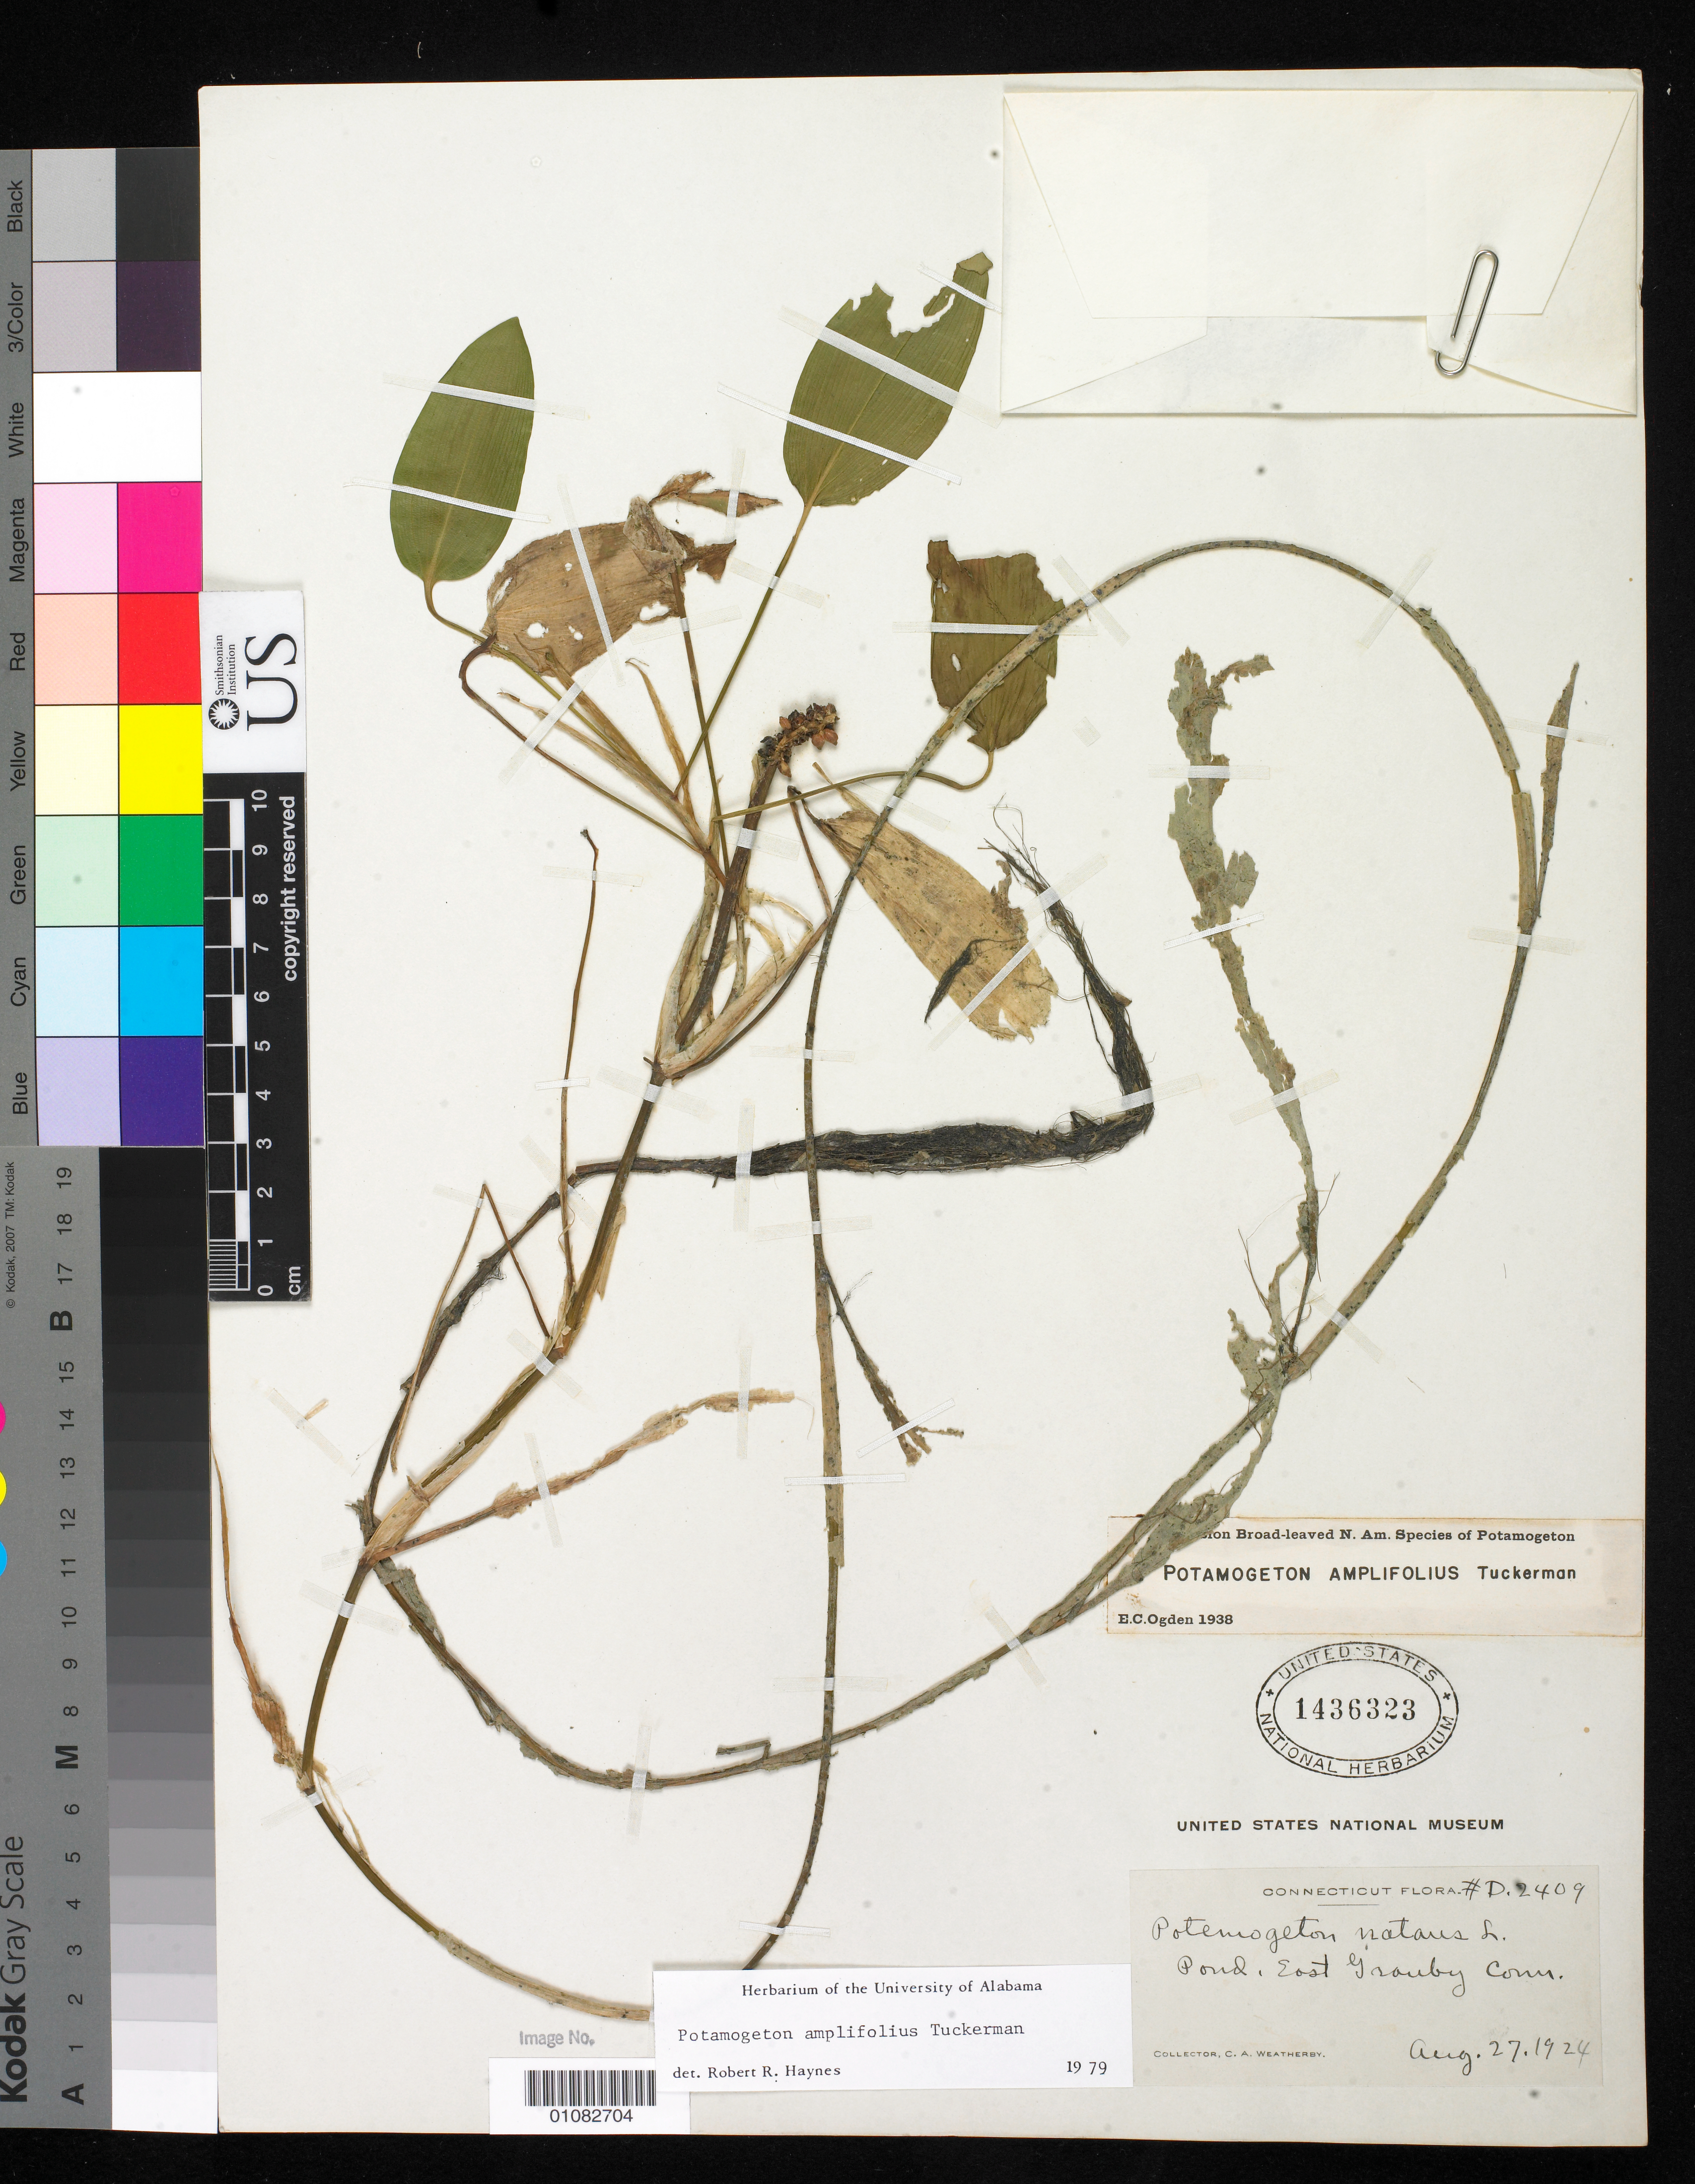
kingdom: Plantae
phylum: Tracheophyta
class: Liliopsida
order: Alismatales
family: Potamogetonaceae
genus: Potamogeton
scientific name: Potamogeton amplifolius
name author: Tuckerm.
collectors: C. A. Weatherby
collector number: D.2409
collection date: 1924-08-27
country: United States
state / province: Connecticut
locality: East Granby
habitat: Pond.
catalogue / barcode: US 1436323